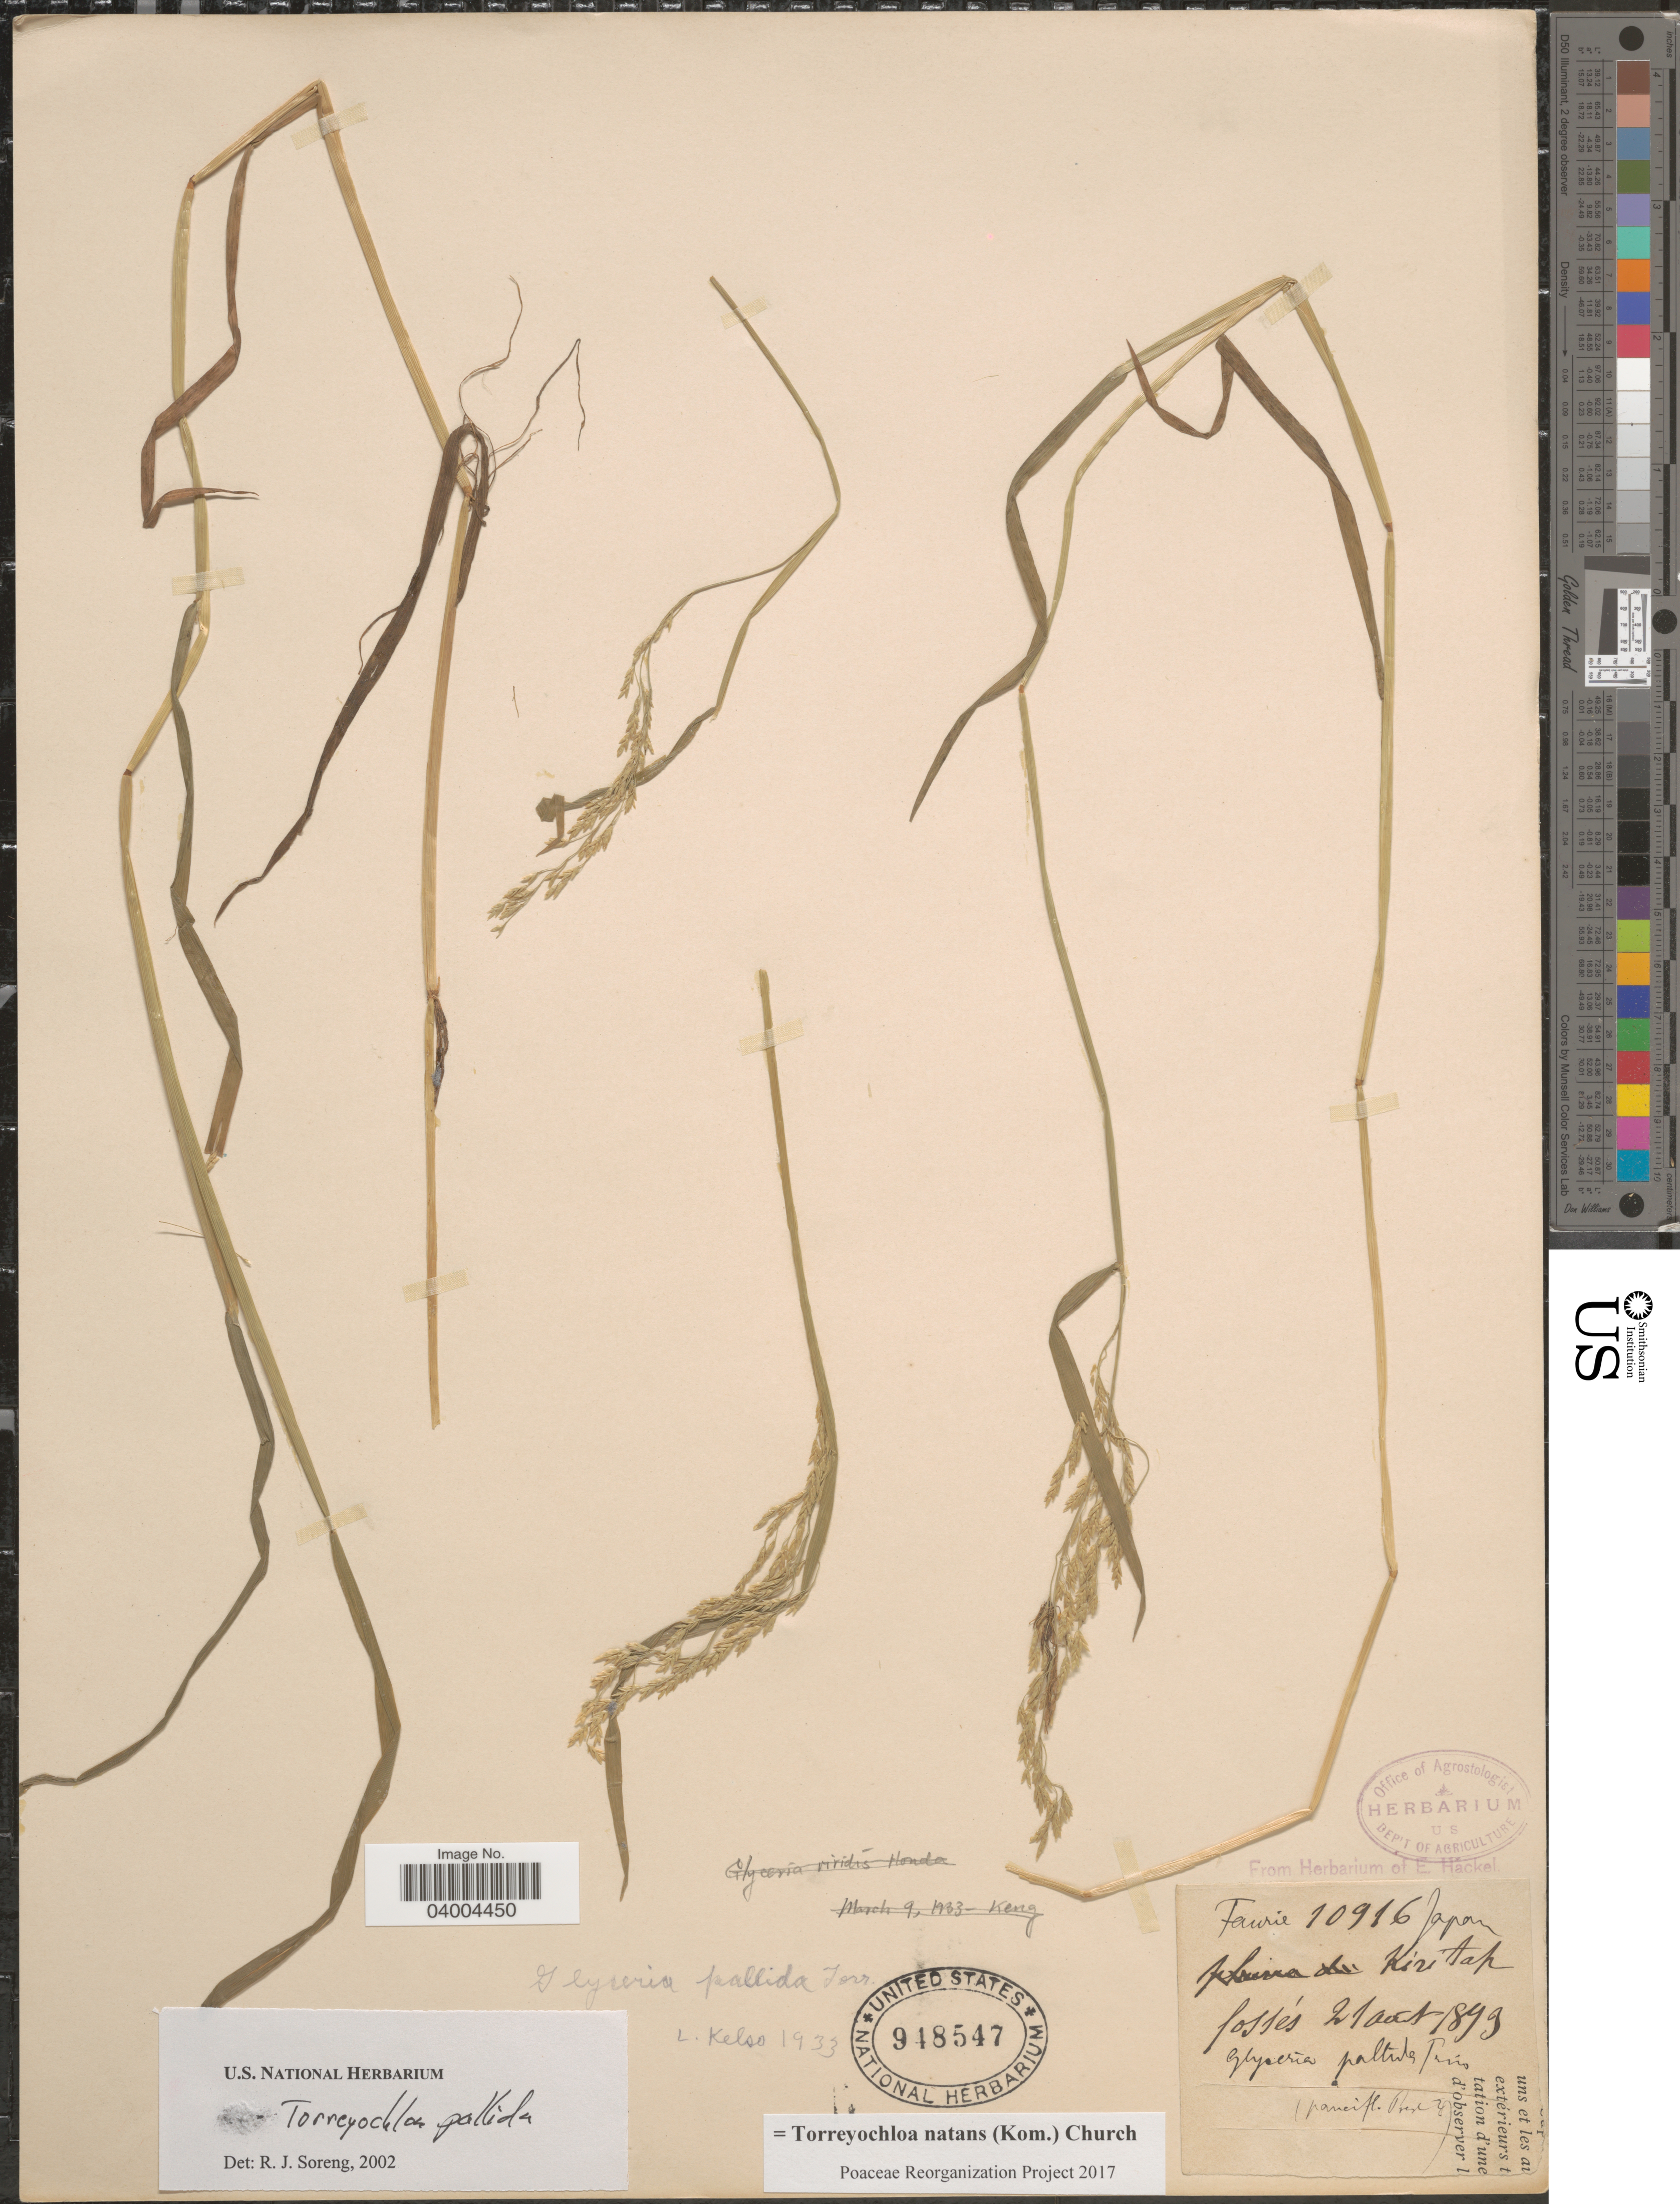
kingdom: Plantae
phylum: Tracheophyta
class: Liliopsida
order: Poales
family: Poaceae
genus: Torreyochloa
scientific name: Torreyochloa natans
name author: (Kom.) G.L. Church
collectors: -. Faurie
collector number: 10916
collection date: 1893-08-21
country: Japan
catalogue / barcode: US 948547